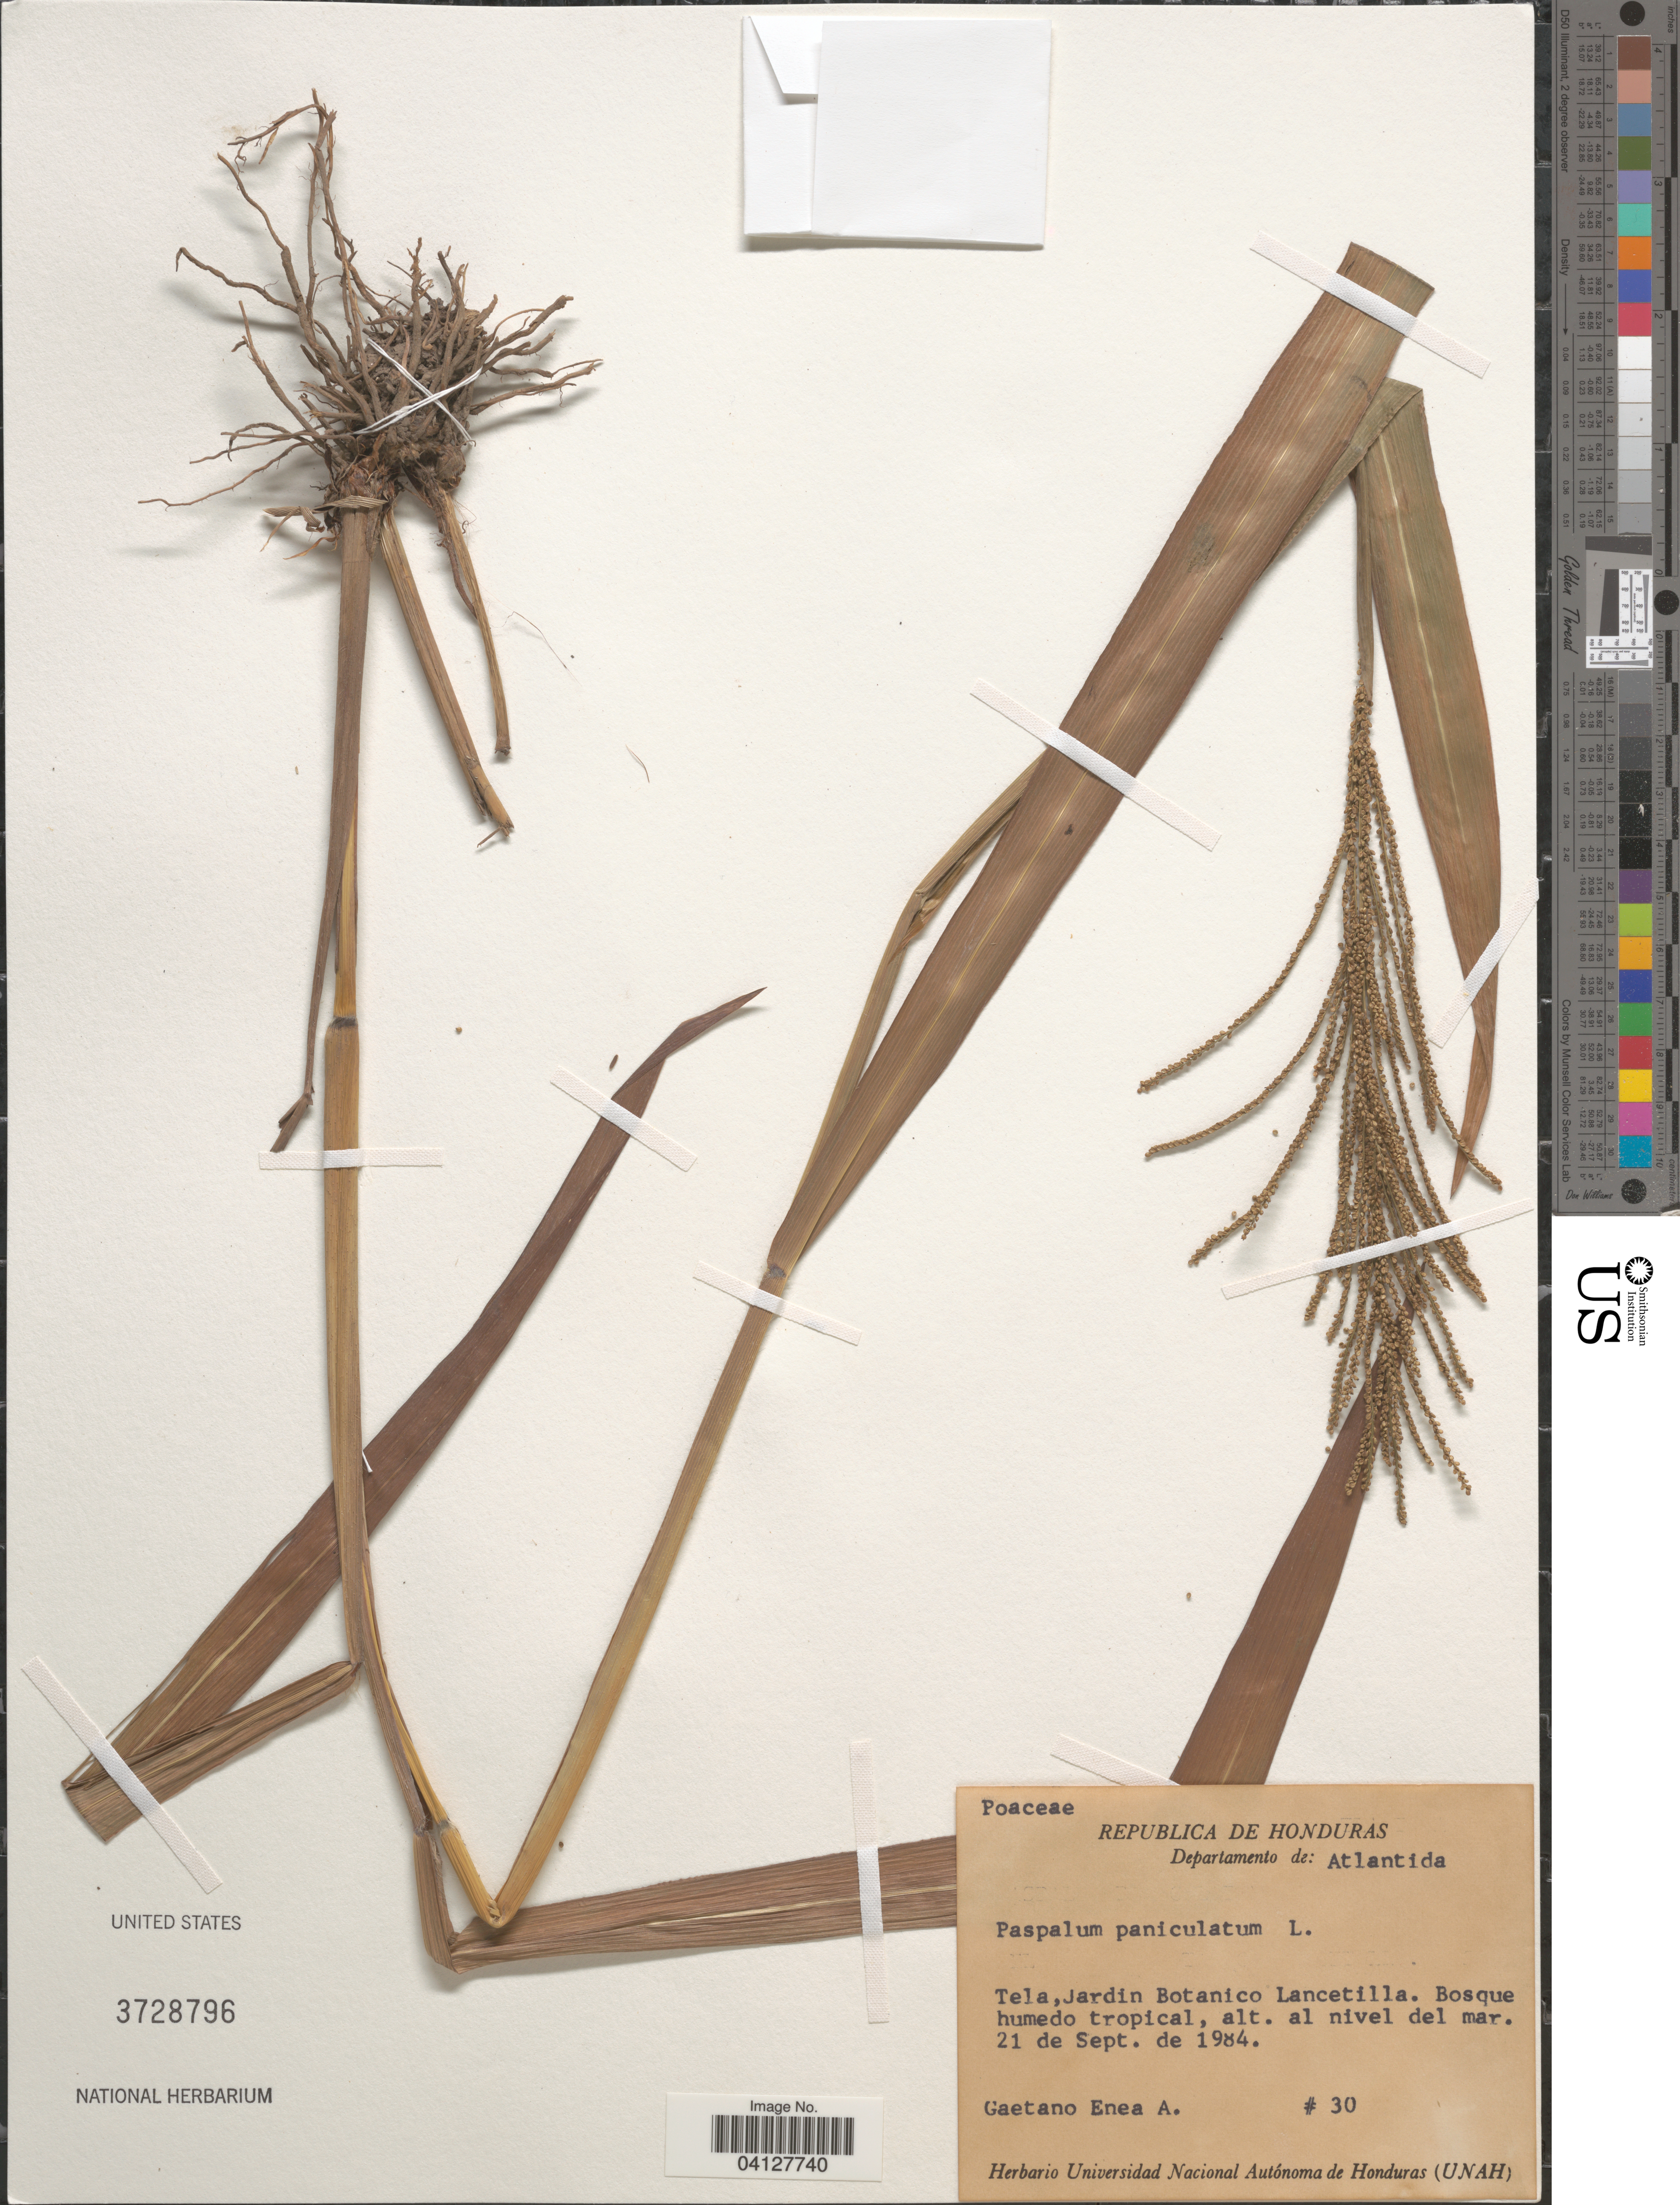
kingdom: Plantae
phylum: Tracheophyta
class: Liliopsida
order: Poales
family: Poaceae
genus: Paspalum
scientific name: Paspalum paniculatum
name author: L.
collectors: Gaetano Enea A.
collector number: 30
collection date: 1984-09-21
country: Honduras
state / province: Atlantida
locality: Republica de Honduras. Departamento de: Atlantida. Tela, Jardin Botanico Lancetilla.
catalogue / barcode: US 3728796